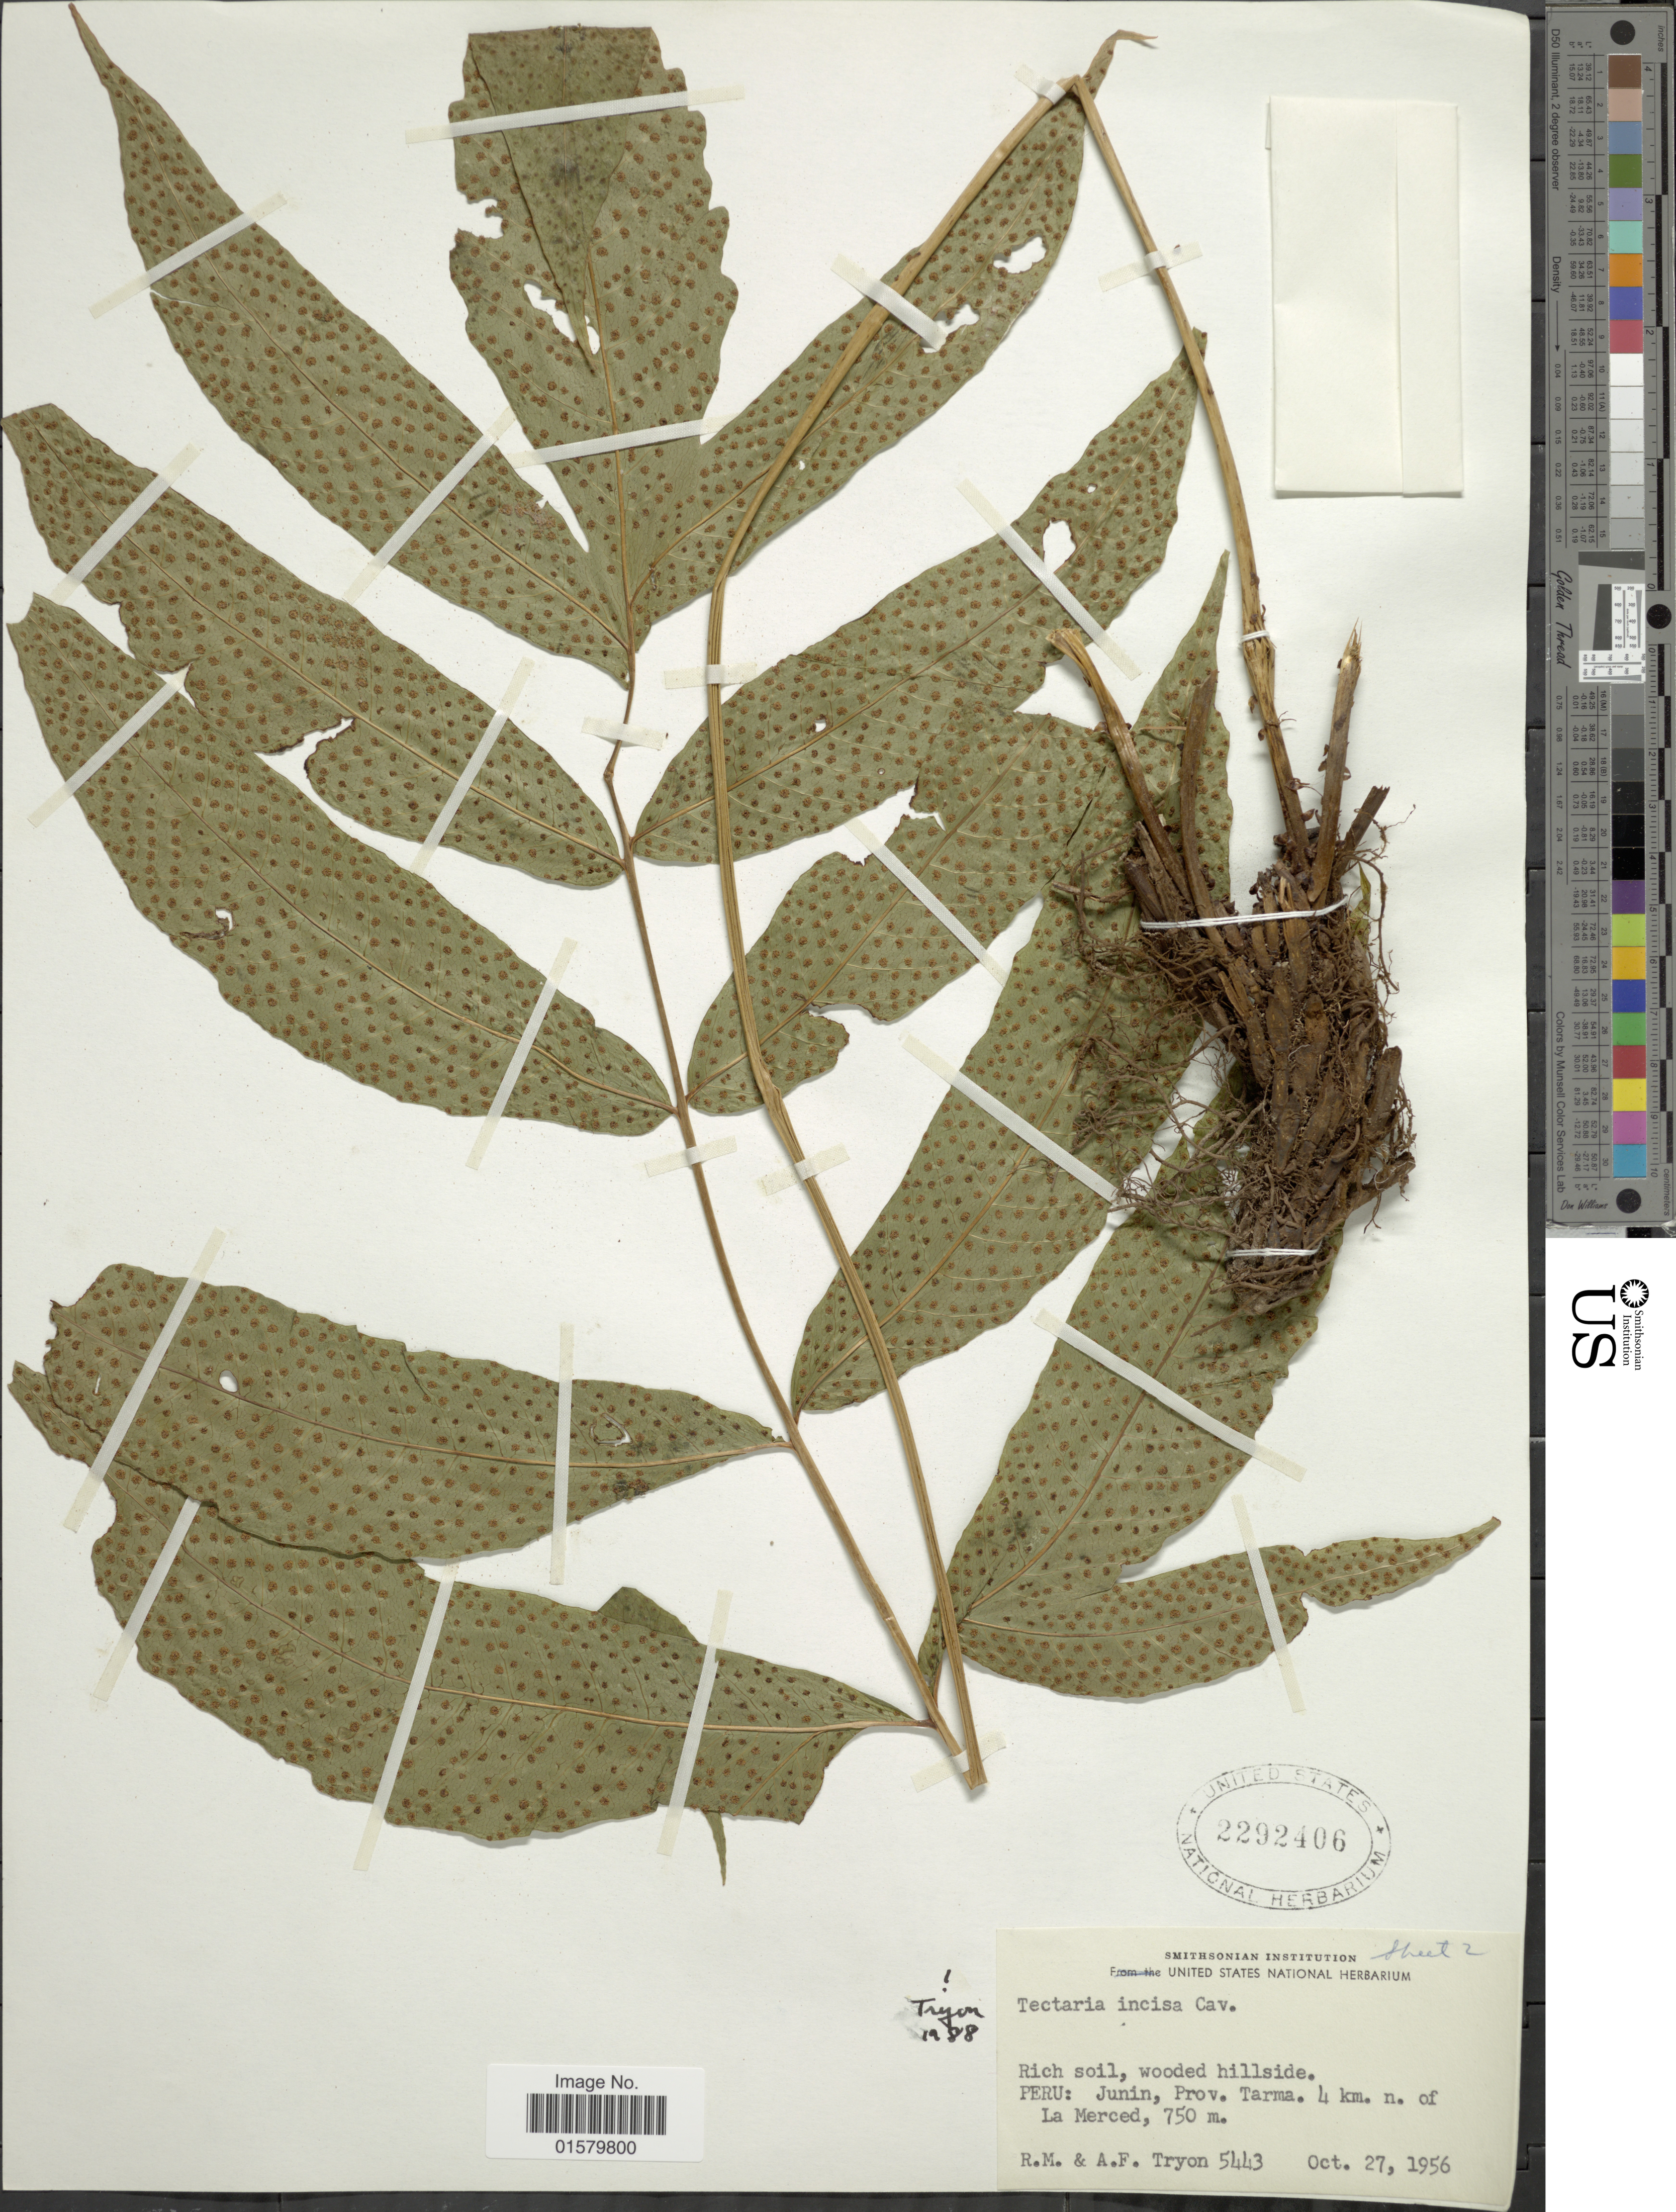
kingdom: Plantae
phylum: Tracheophyta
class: Polypodiopsida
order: Polypodiales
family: Tectariaceae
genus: Tectaria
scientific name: Tectaria incisa var. incisa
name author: Cav.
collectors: R. M. Tryon & A. F. Tryon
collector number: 5443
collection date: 1956-10-27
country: Peru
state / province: Junín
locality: Peru: Junin, Prov. Tarma, 4 km. n. of La Merced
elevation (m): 750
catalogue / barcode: US 2292406